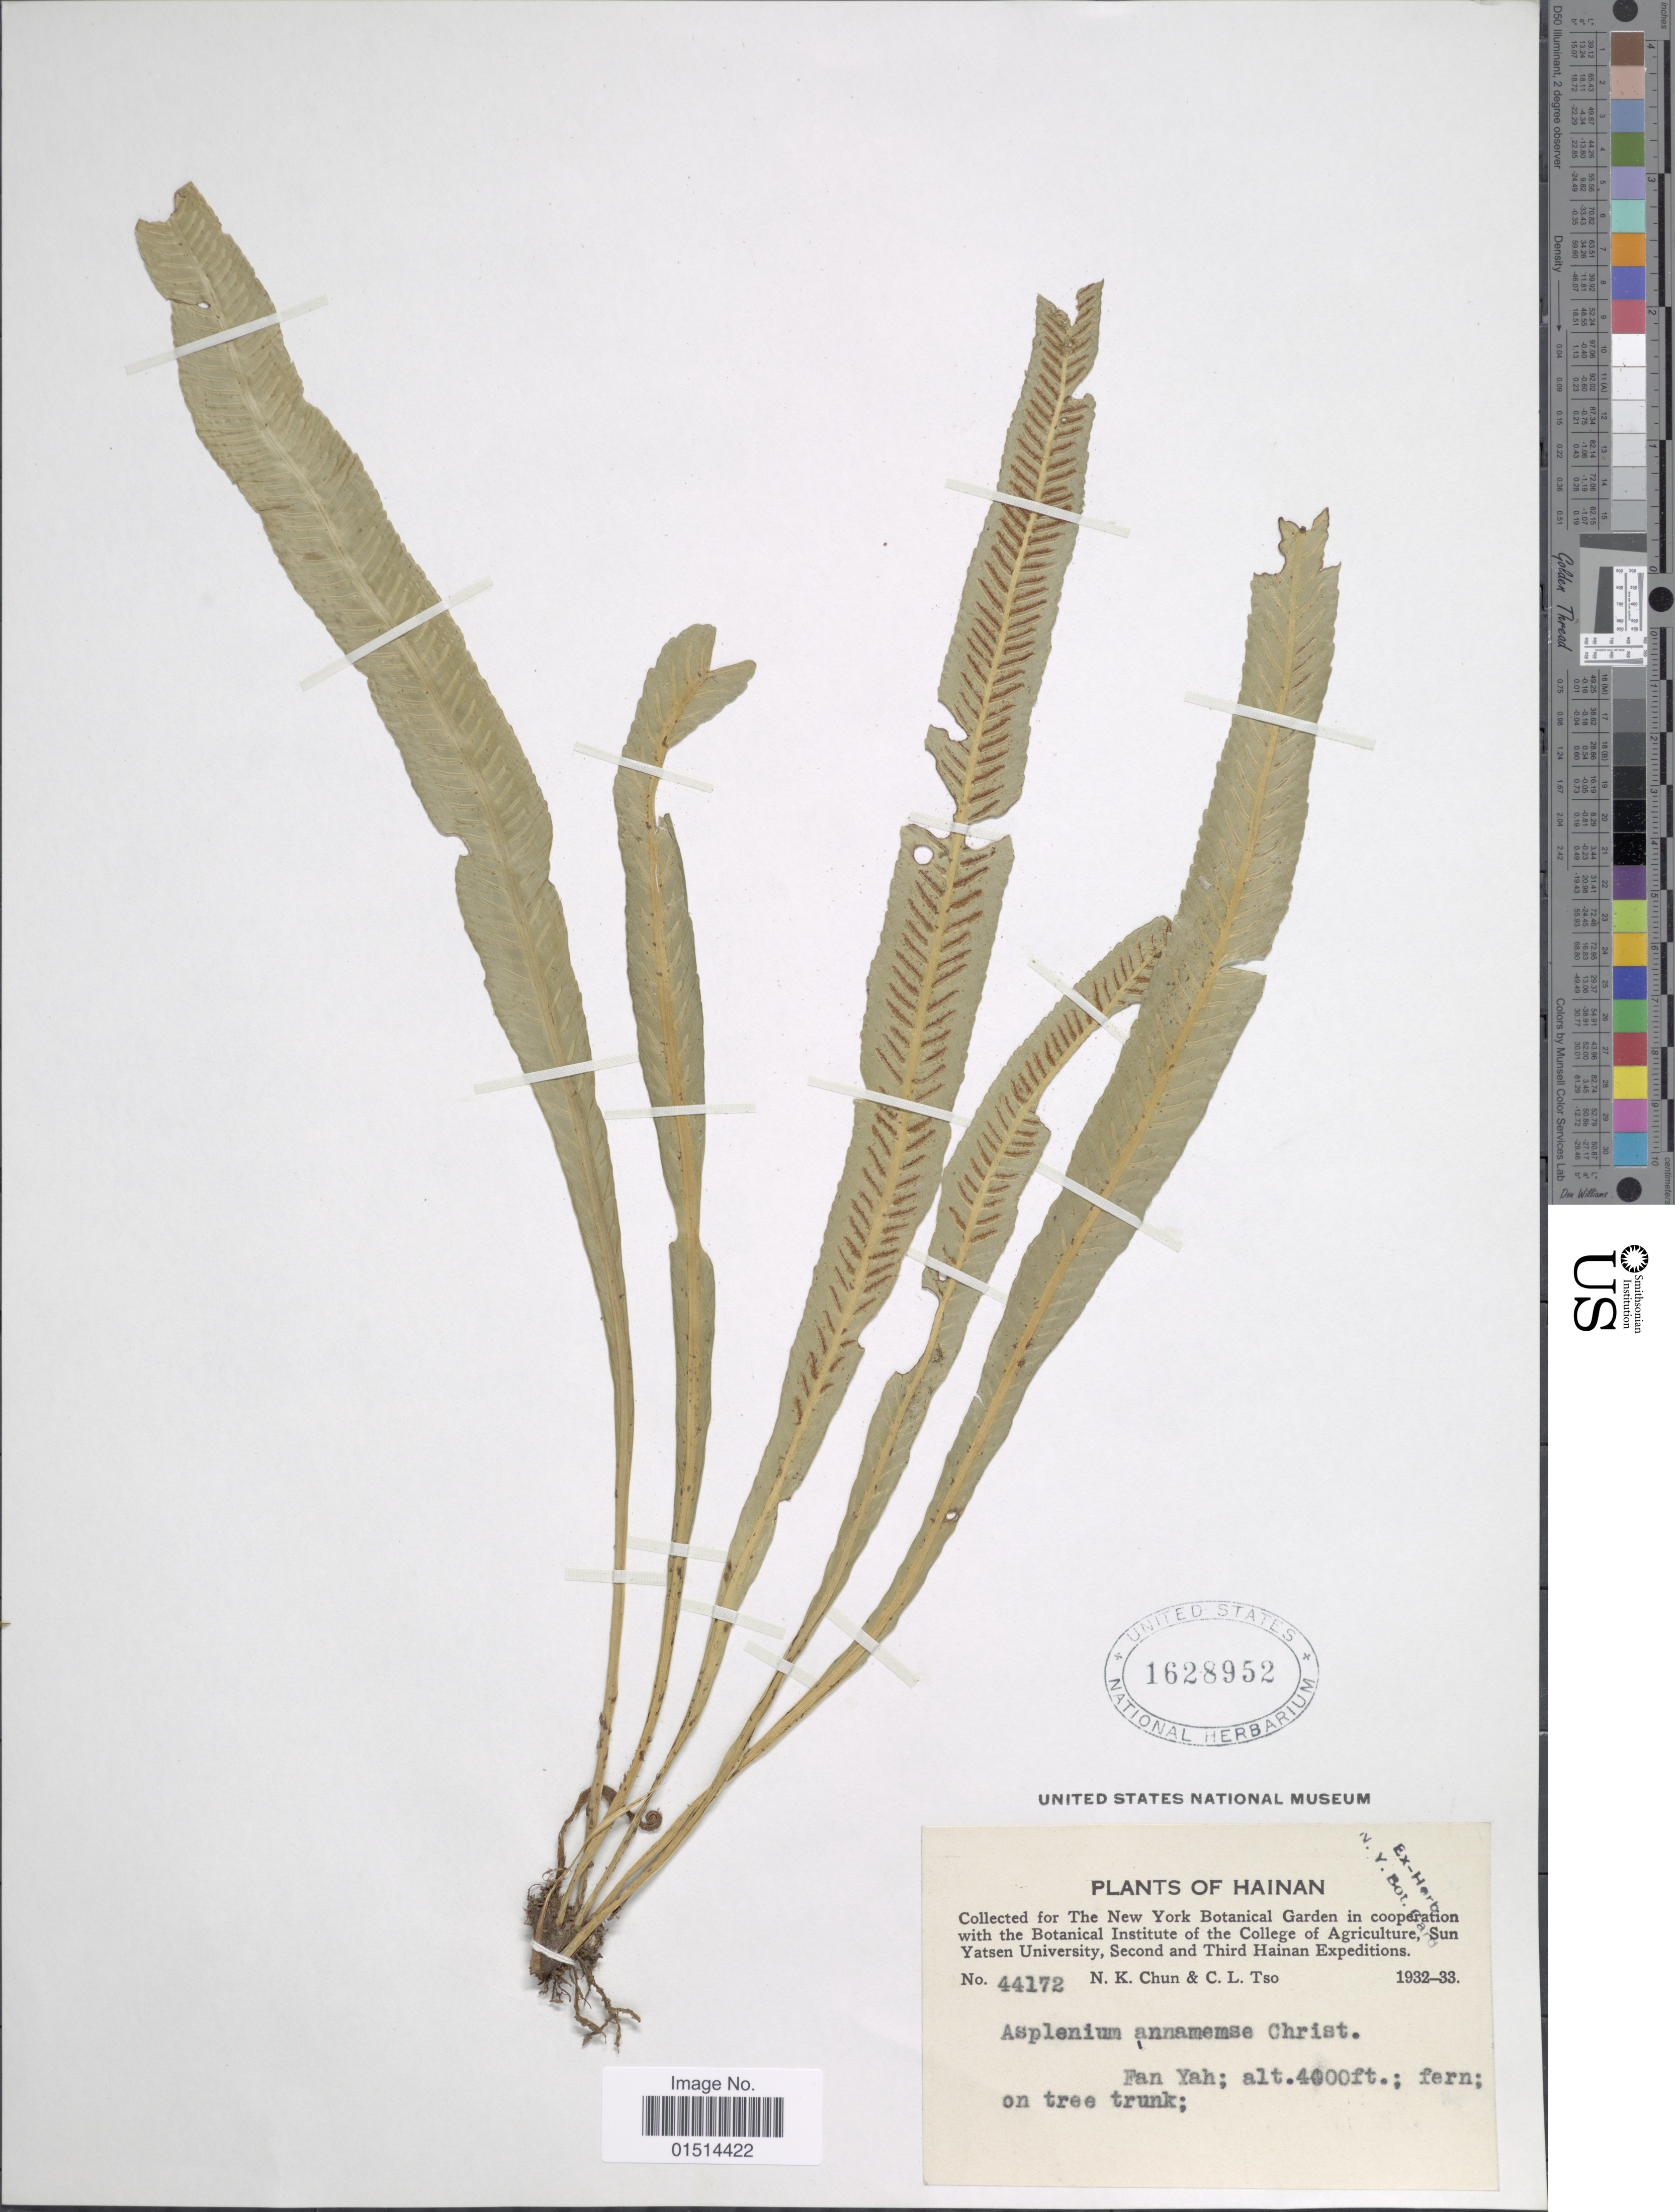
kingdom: Plantae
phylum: Tracheophyta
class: Polypodiopsida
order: Polypodiales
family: Aspleniaceae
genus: Asplenium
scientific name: Asplenium annamense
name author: Christ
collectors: N. K. Chun & C. Tso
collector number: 44172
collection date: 1932/1933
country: China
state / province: Hainan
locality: Hainan, Fan Yah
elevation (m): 1219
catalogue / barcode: US 1628952